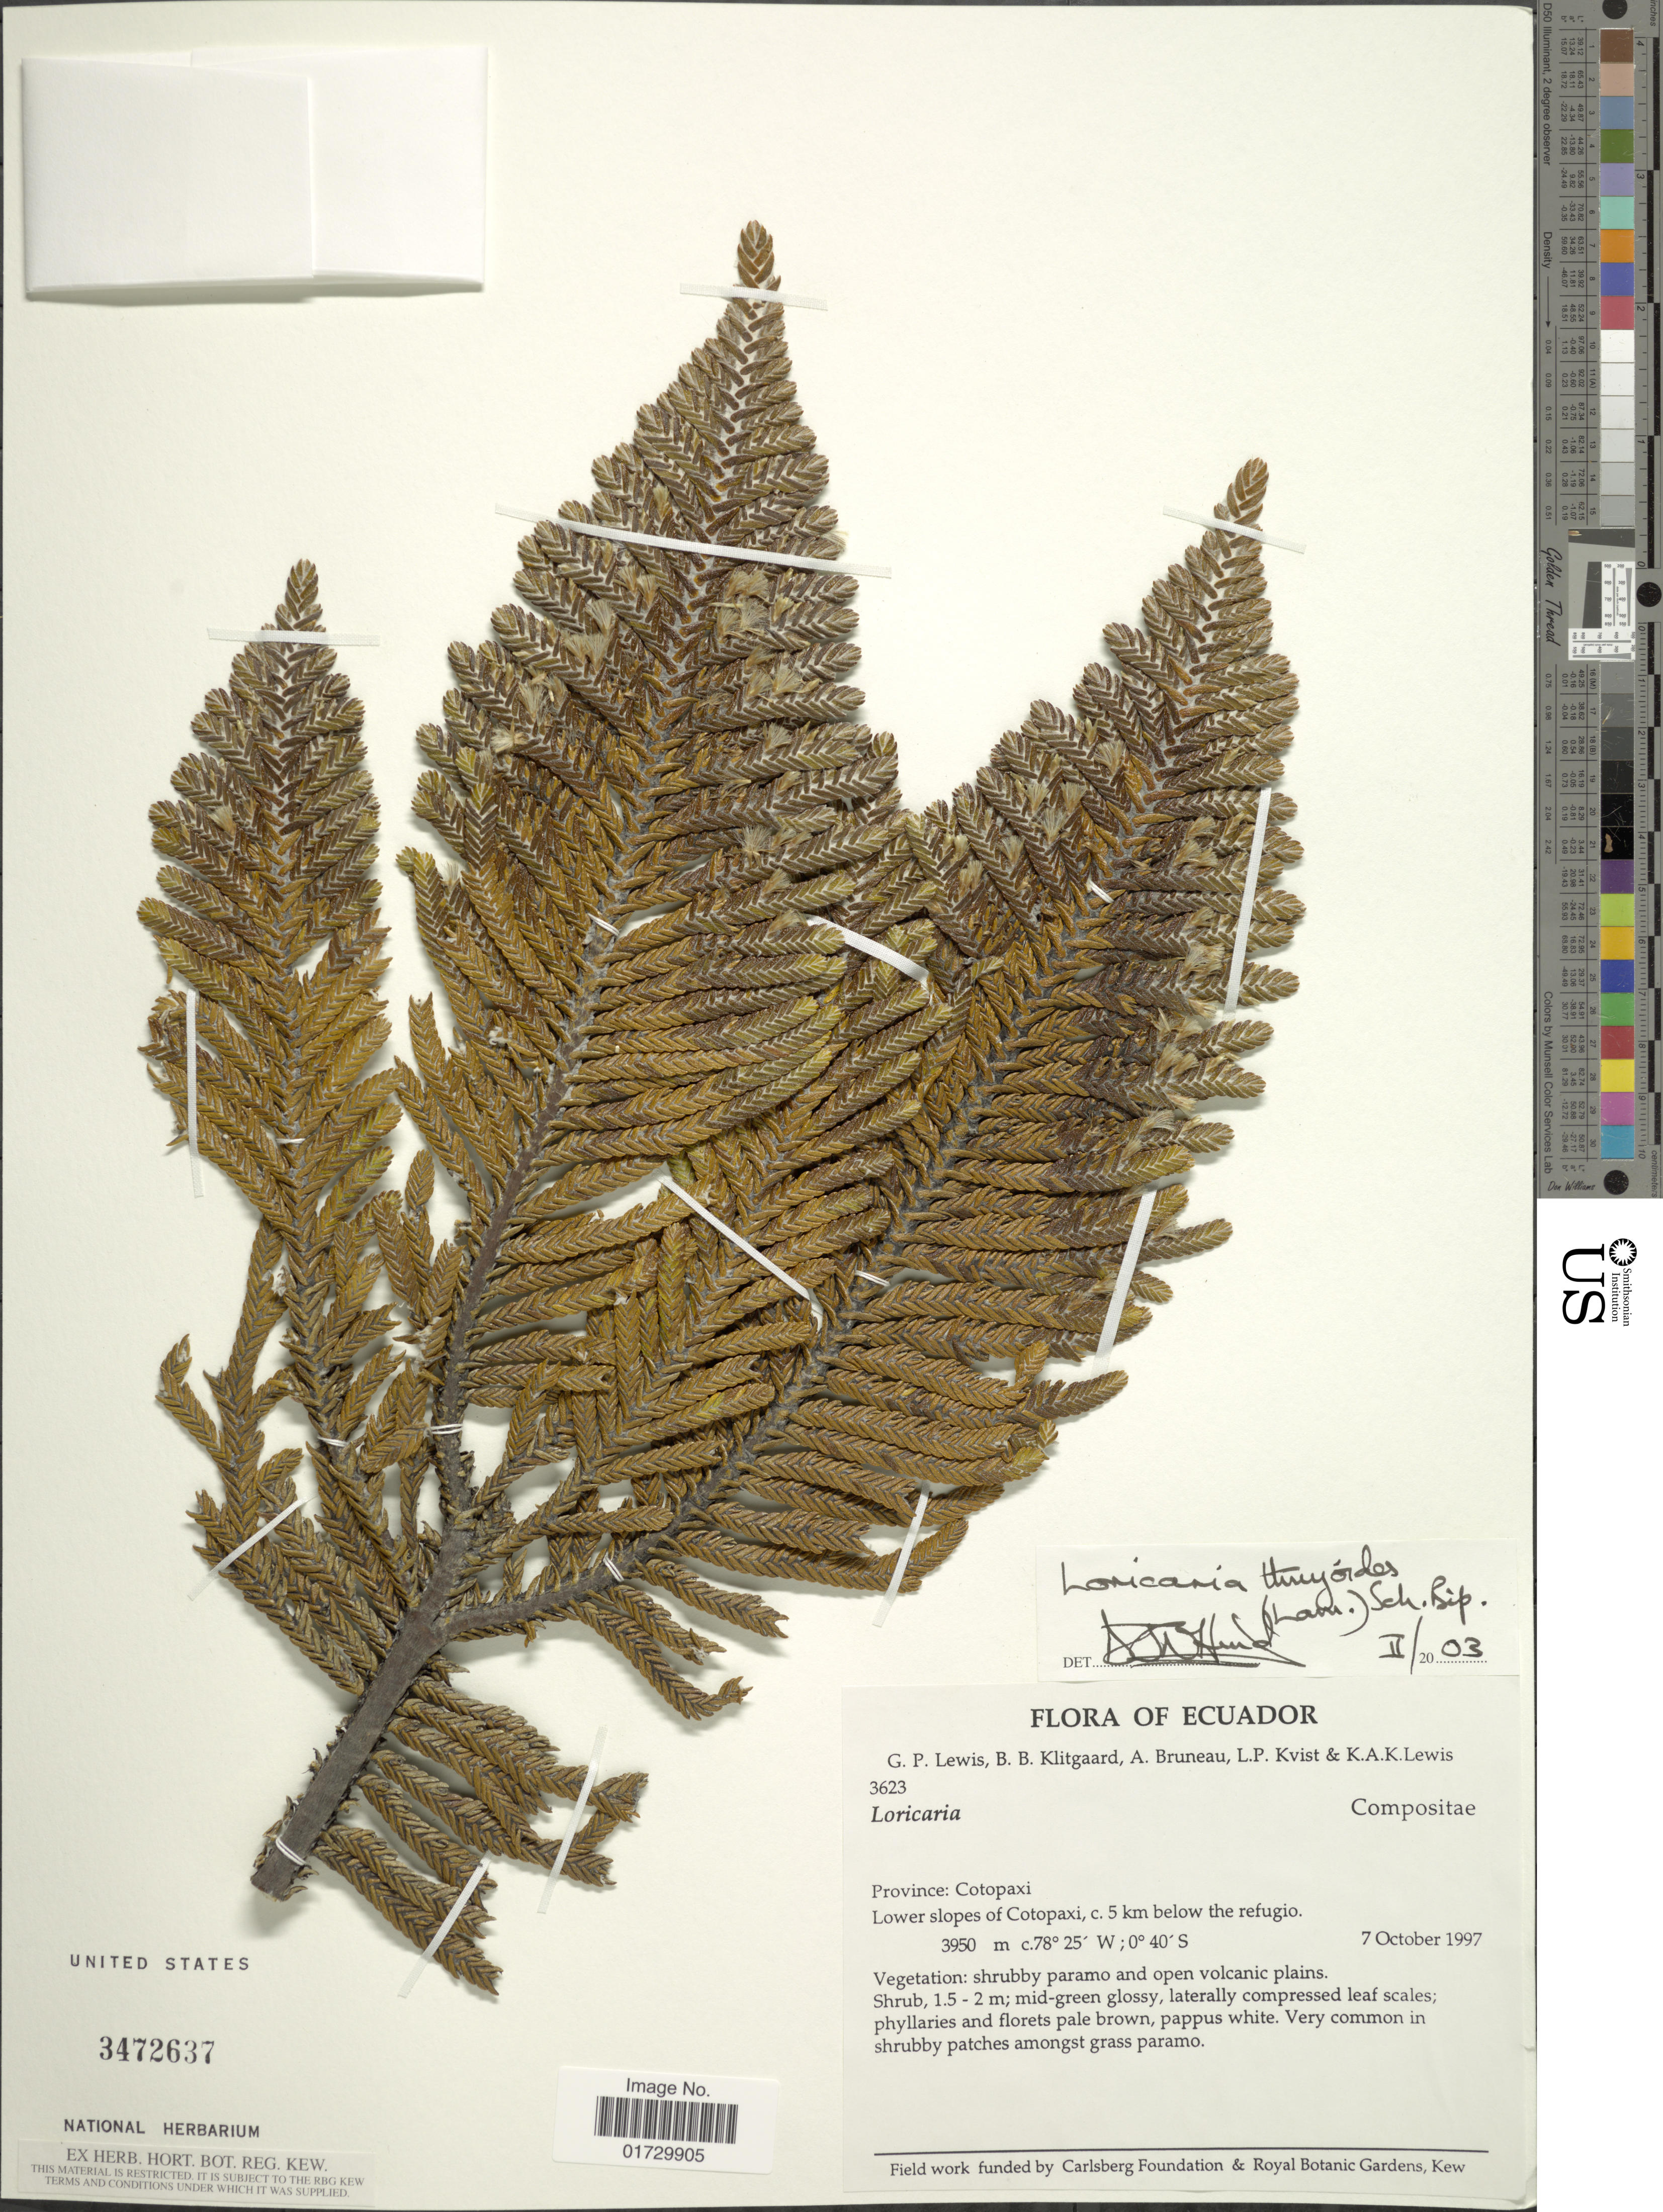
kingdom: Plantae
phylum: Tracheophyta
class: Magnoliopsida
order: Asterales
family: Asteraceae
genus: Loricaria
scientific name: Loricaria thuyoides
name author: (Lam.) Sch. Bip.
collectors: G. P. Lewis, B. B. Klitgaard, A. Bruneau, L. P. Kvist & K. Lewis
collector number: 3623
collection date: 1997-10-07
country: Ecuador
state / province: Cotopaxi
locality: Lower slopes of Cotopaxi, c. 5 km below the refugio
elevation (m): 3950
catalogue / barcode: US 3472637